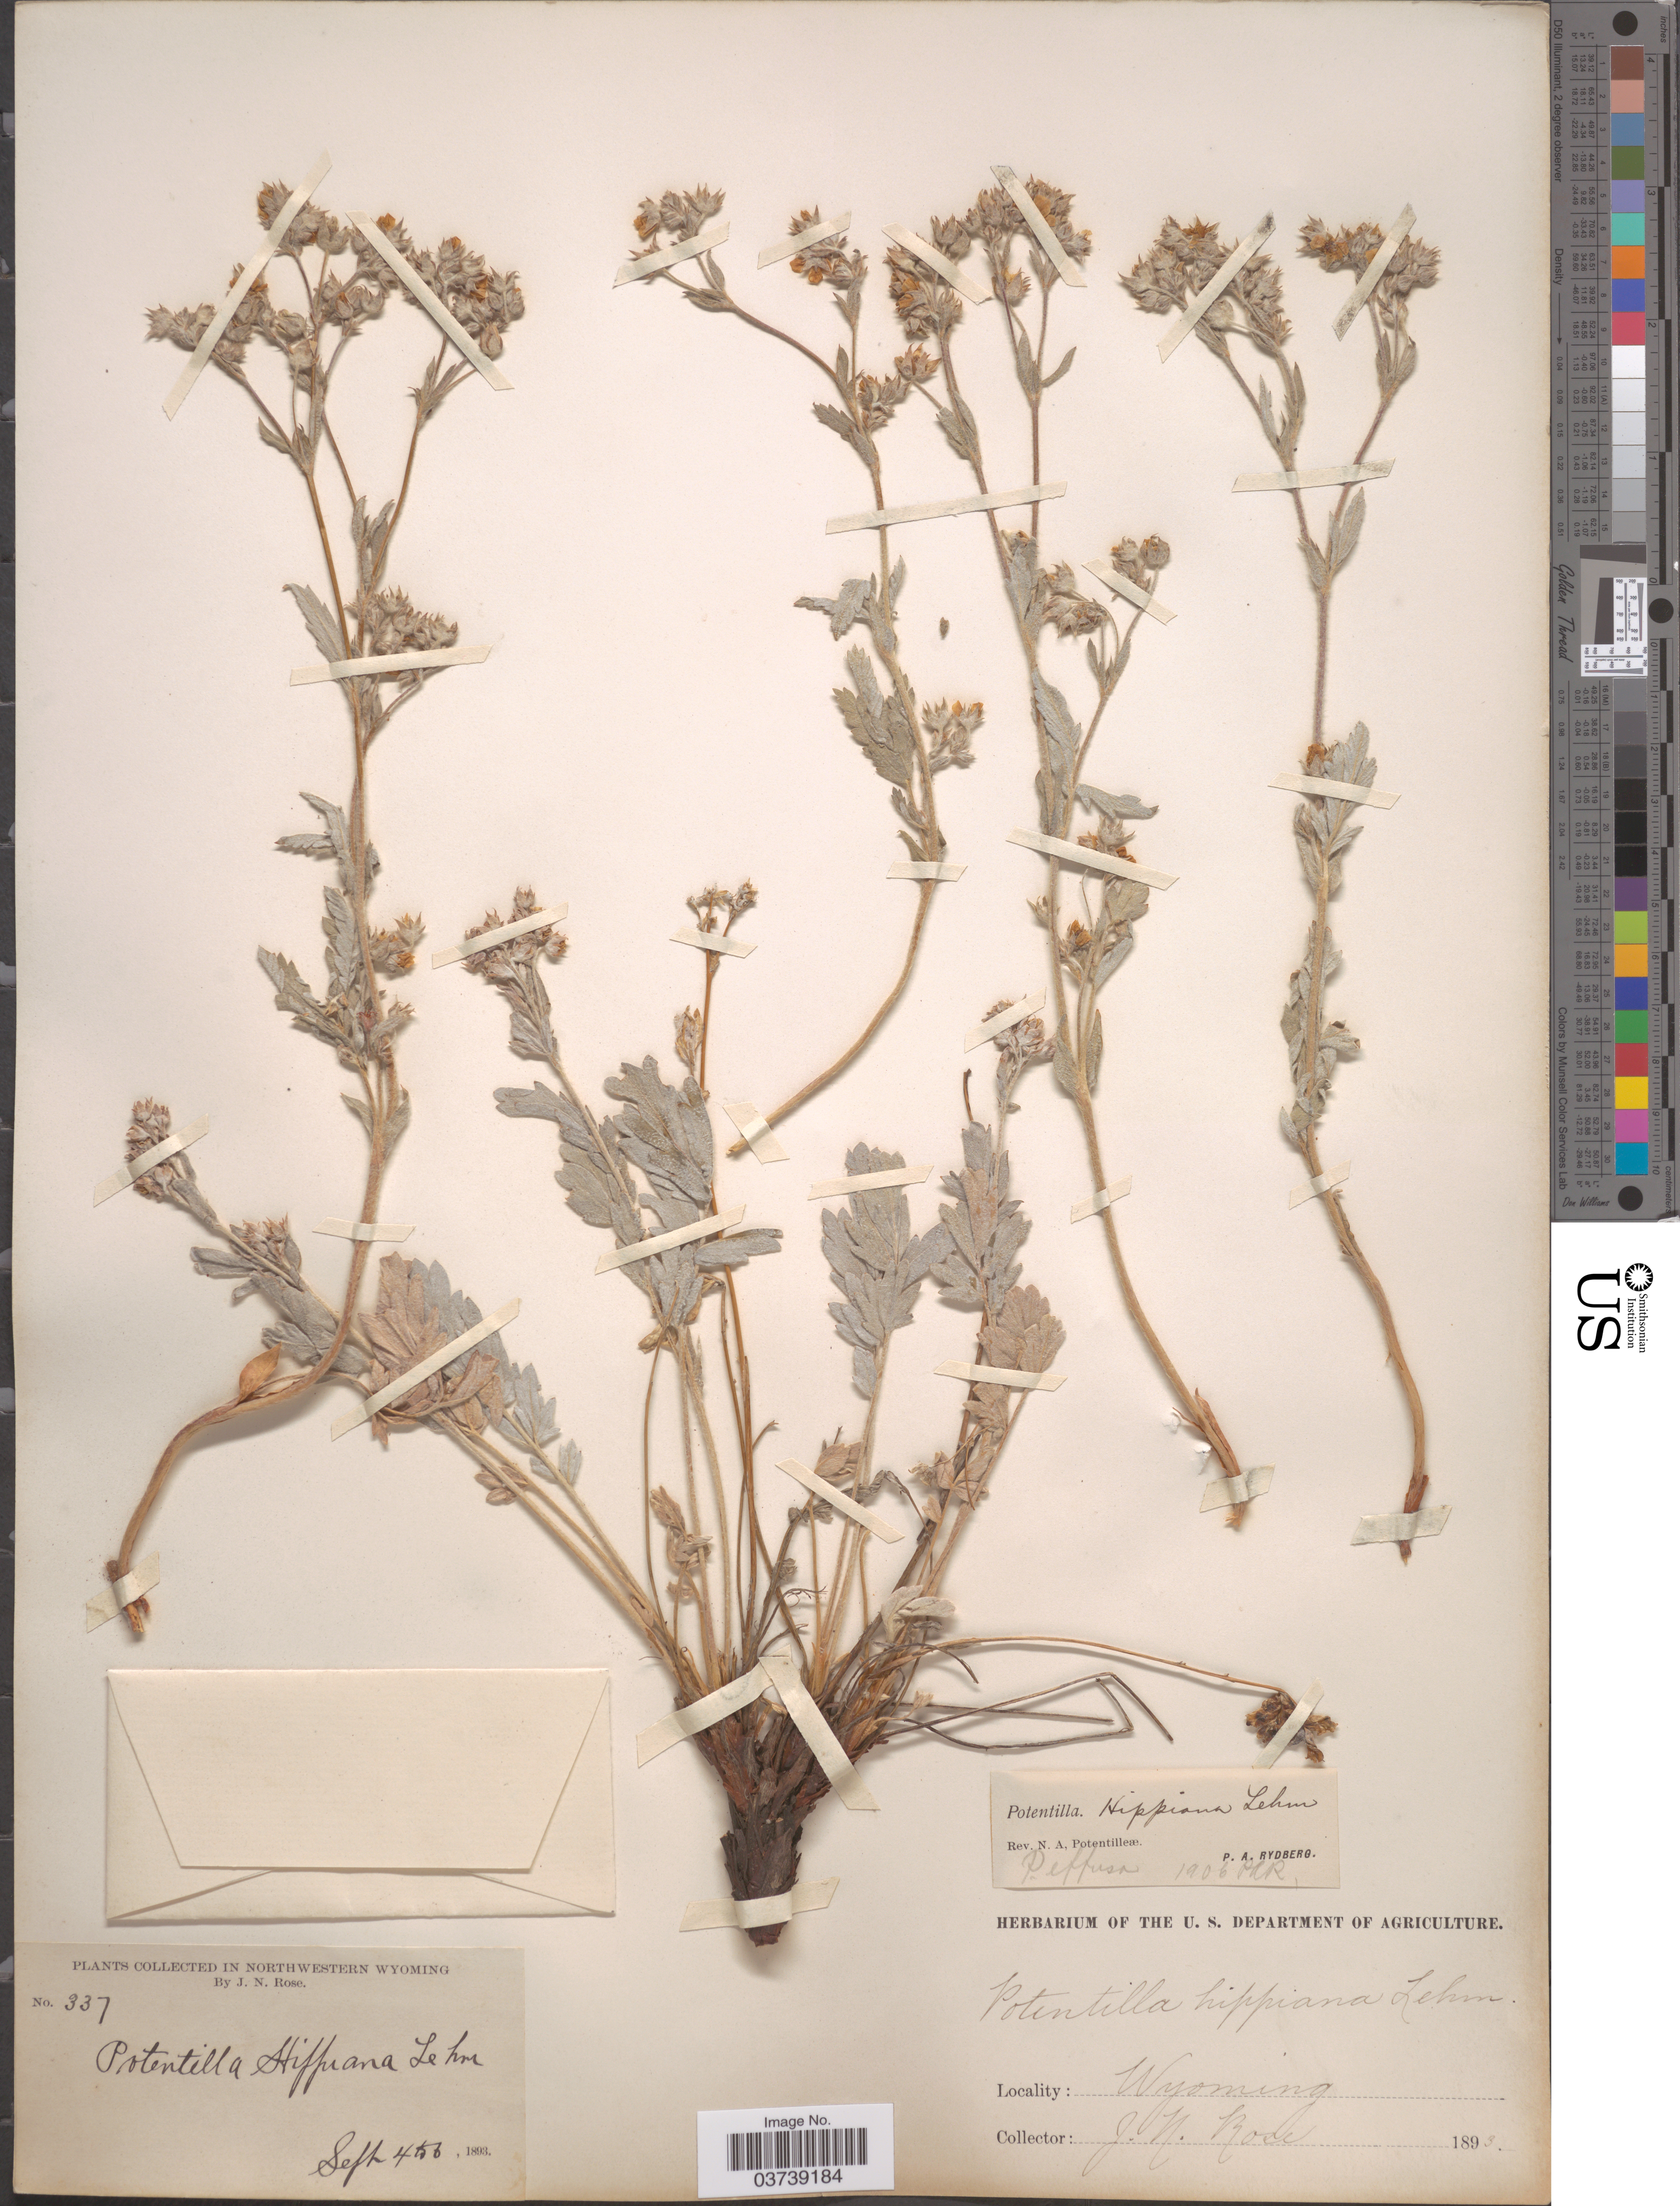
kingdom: Plantae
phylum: Tracheophyta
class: Magnoliopsida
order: Rosales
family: Rosaceae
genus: Potentilla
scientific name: Potentilla effusa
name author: Douglas ex Lehm.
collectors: J. N. Rose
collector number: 337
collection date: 1893-09-04/1893-09-06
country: United States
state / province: Wyoming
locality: Northwestern Wyoming.